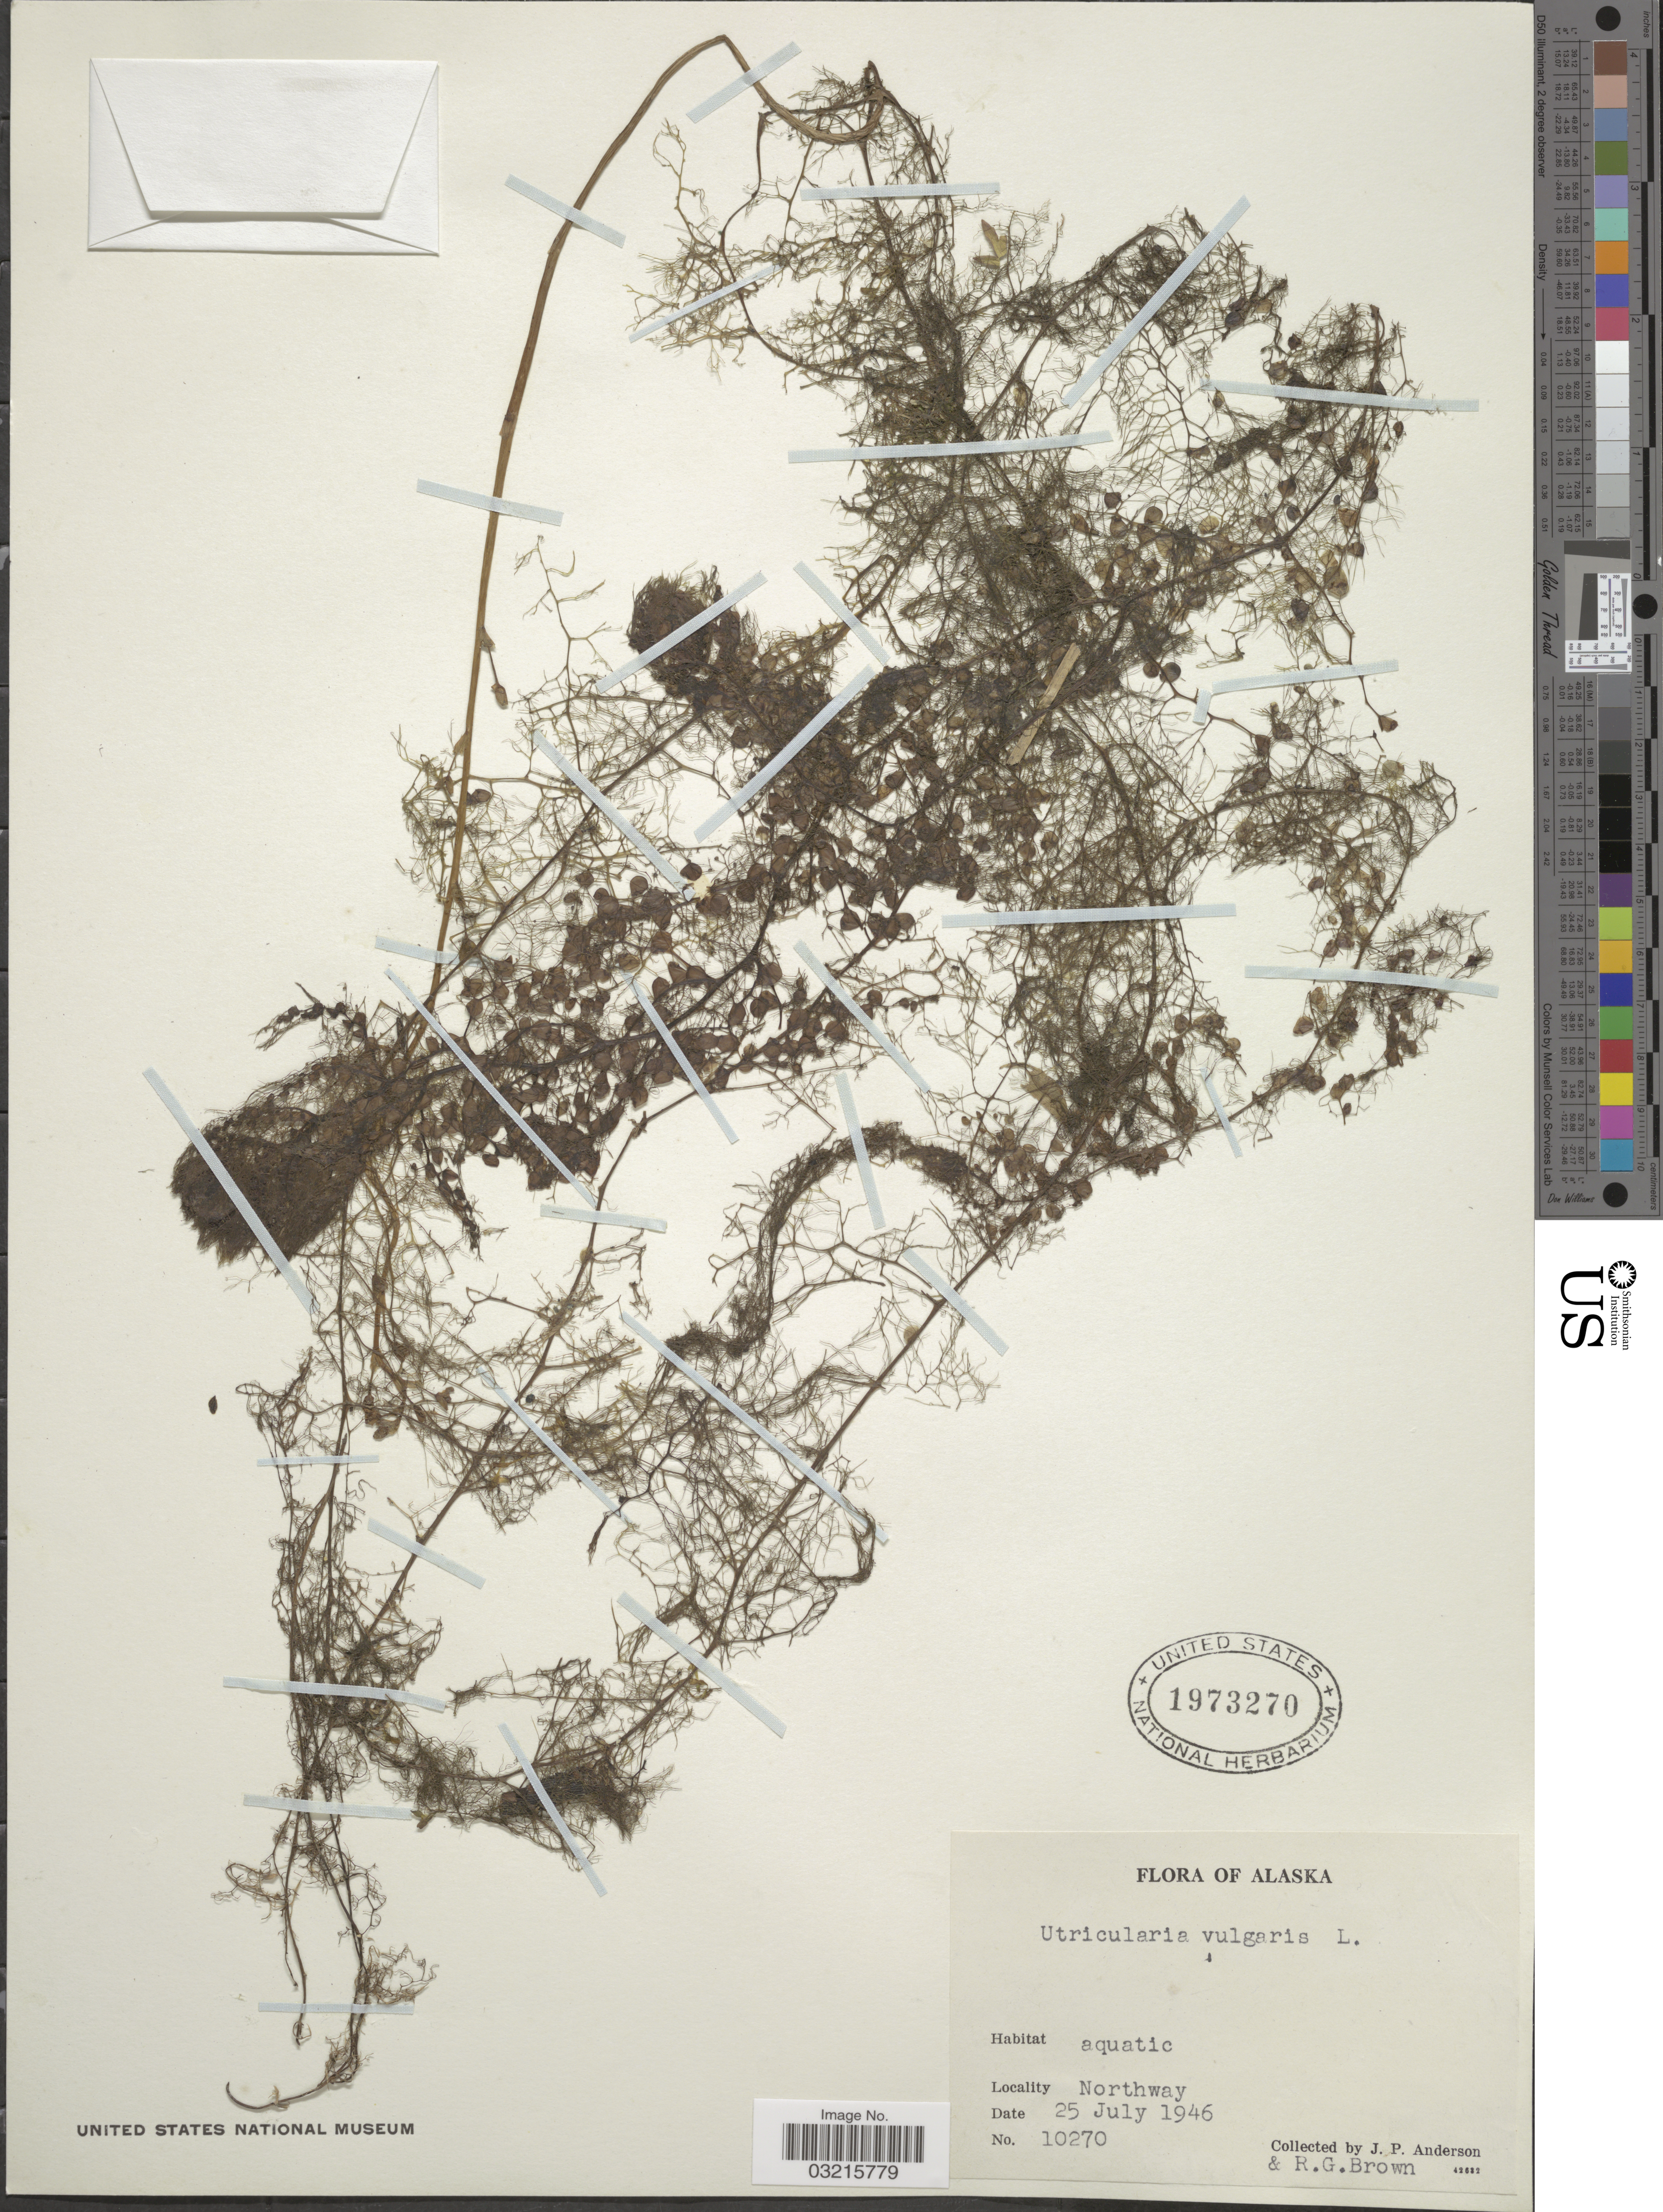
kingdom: Plantae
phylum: Tracheophyta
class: Magnoliopsida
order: Lamiales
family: Lentibulariaceae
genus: Utricularia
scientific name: Utricularia vulgaris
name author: L.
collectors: J. P. Anderson & R. G. Brown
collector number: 10270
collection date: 1946-07-25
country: United States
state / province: Alaska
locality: Northway.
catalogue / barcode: US 1973270